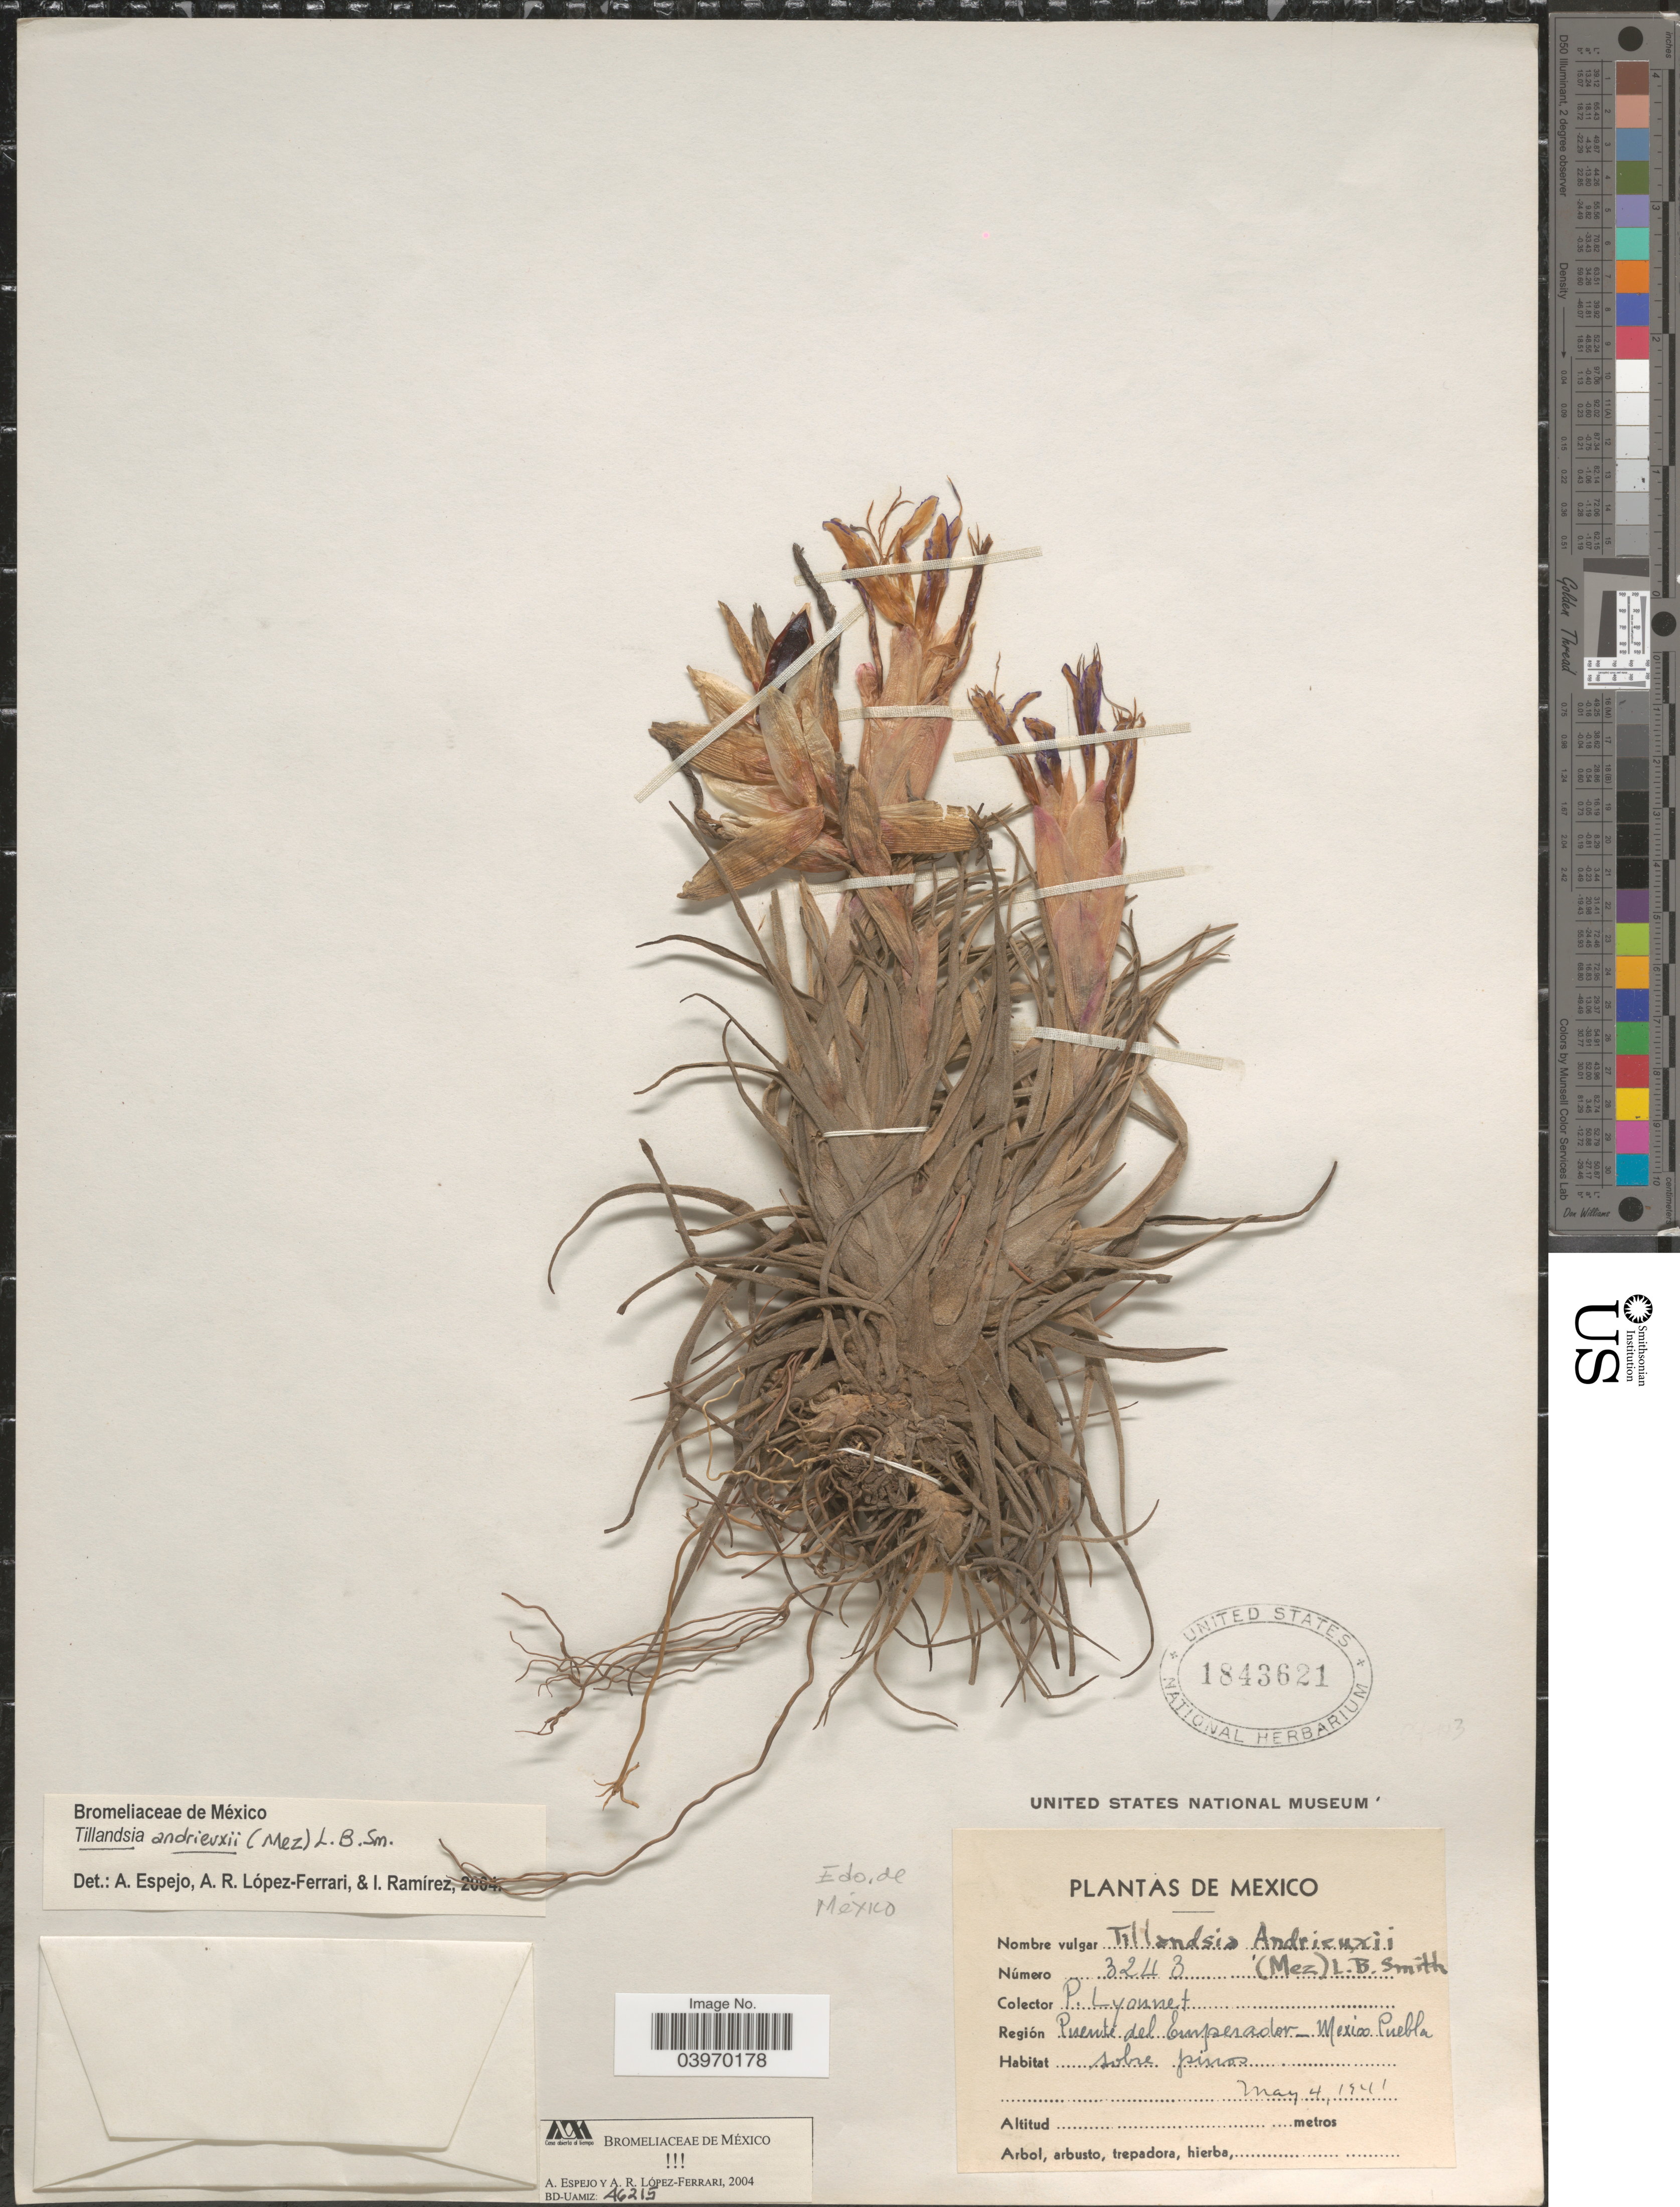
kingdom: Plantae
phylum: Tracheophyta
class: Liliopsida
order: Poales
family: Bromeliaceae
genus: Tillandsia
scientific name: Tillandsia andrieuxii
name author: (Mez) L.B. Sm.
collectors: P. Lyonnet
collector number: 3243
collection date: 1941-05-04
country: Mexico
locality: Puente del Emperador-Mexico Puebla.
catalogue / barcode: US 1843621